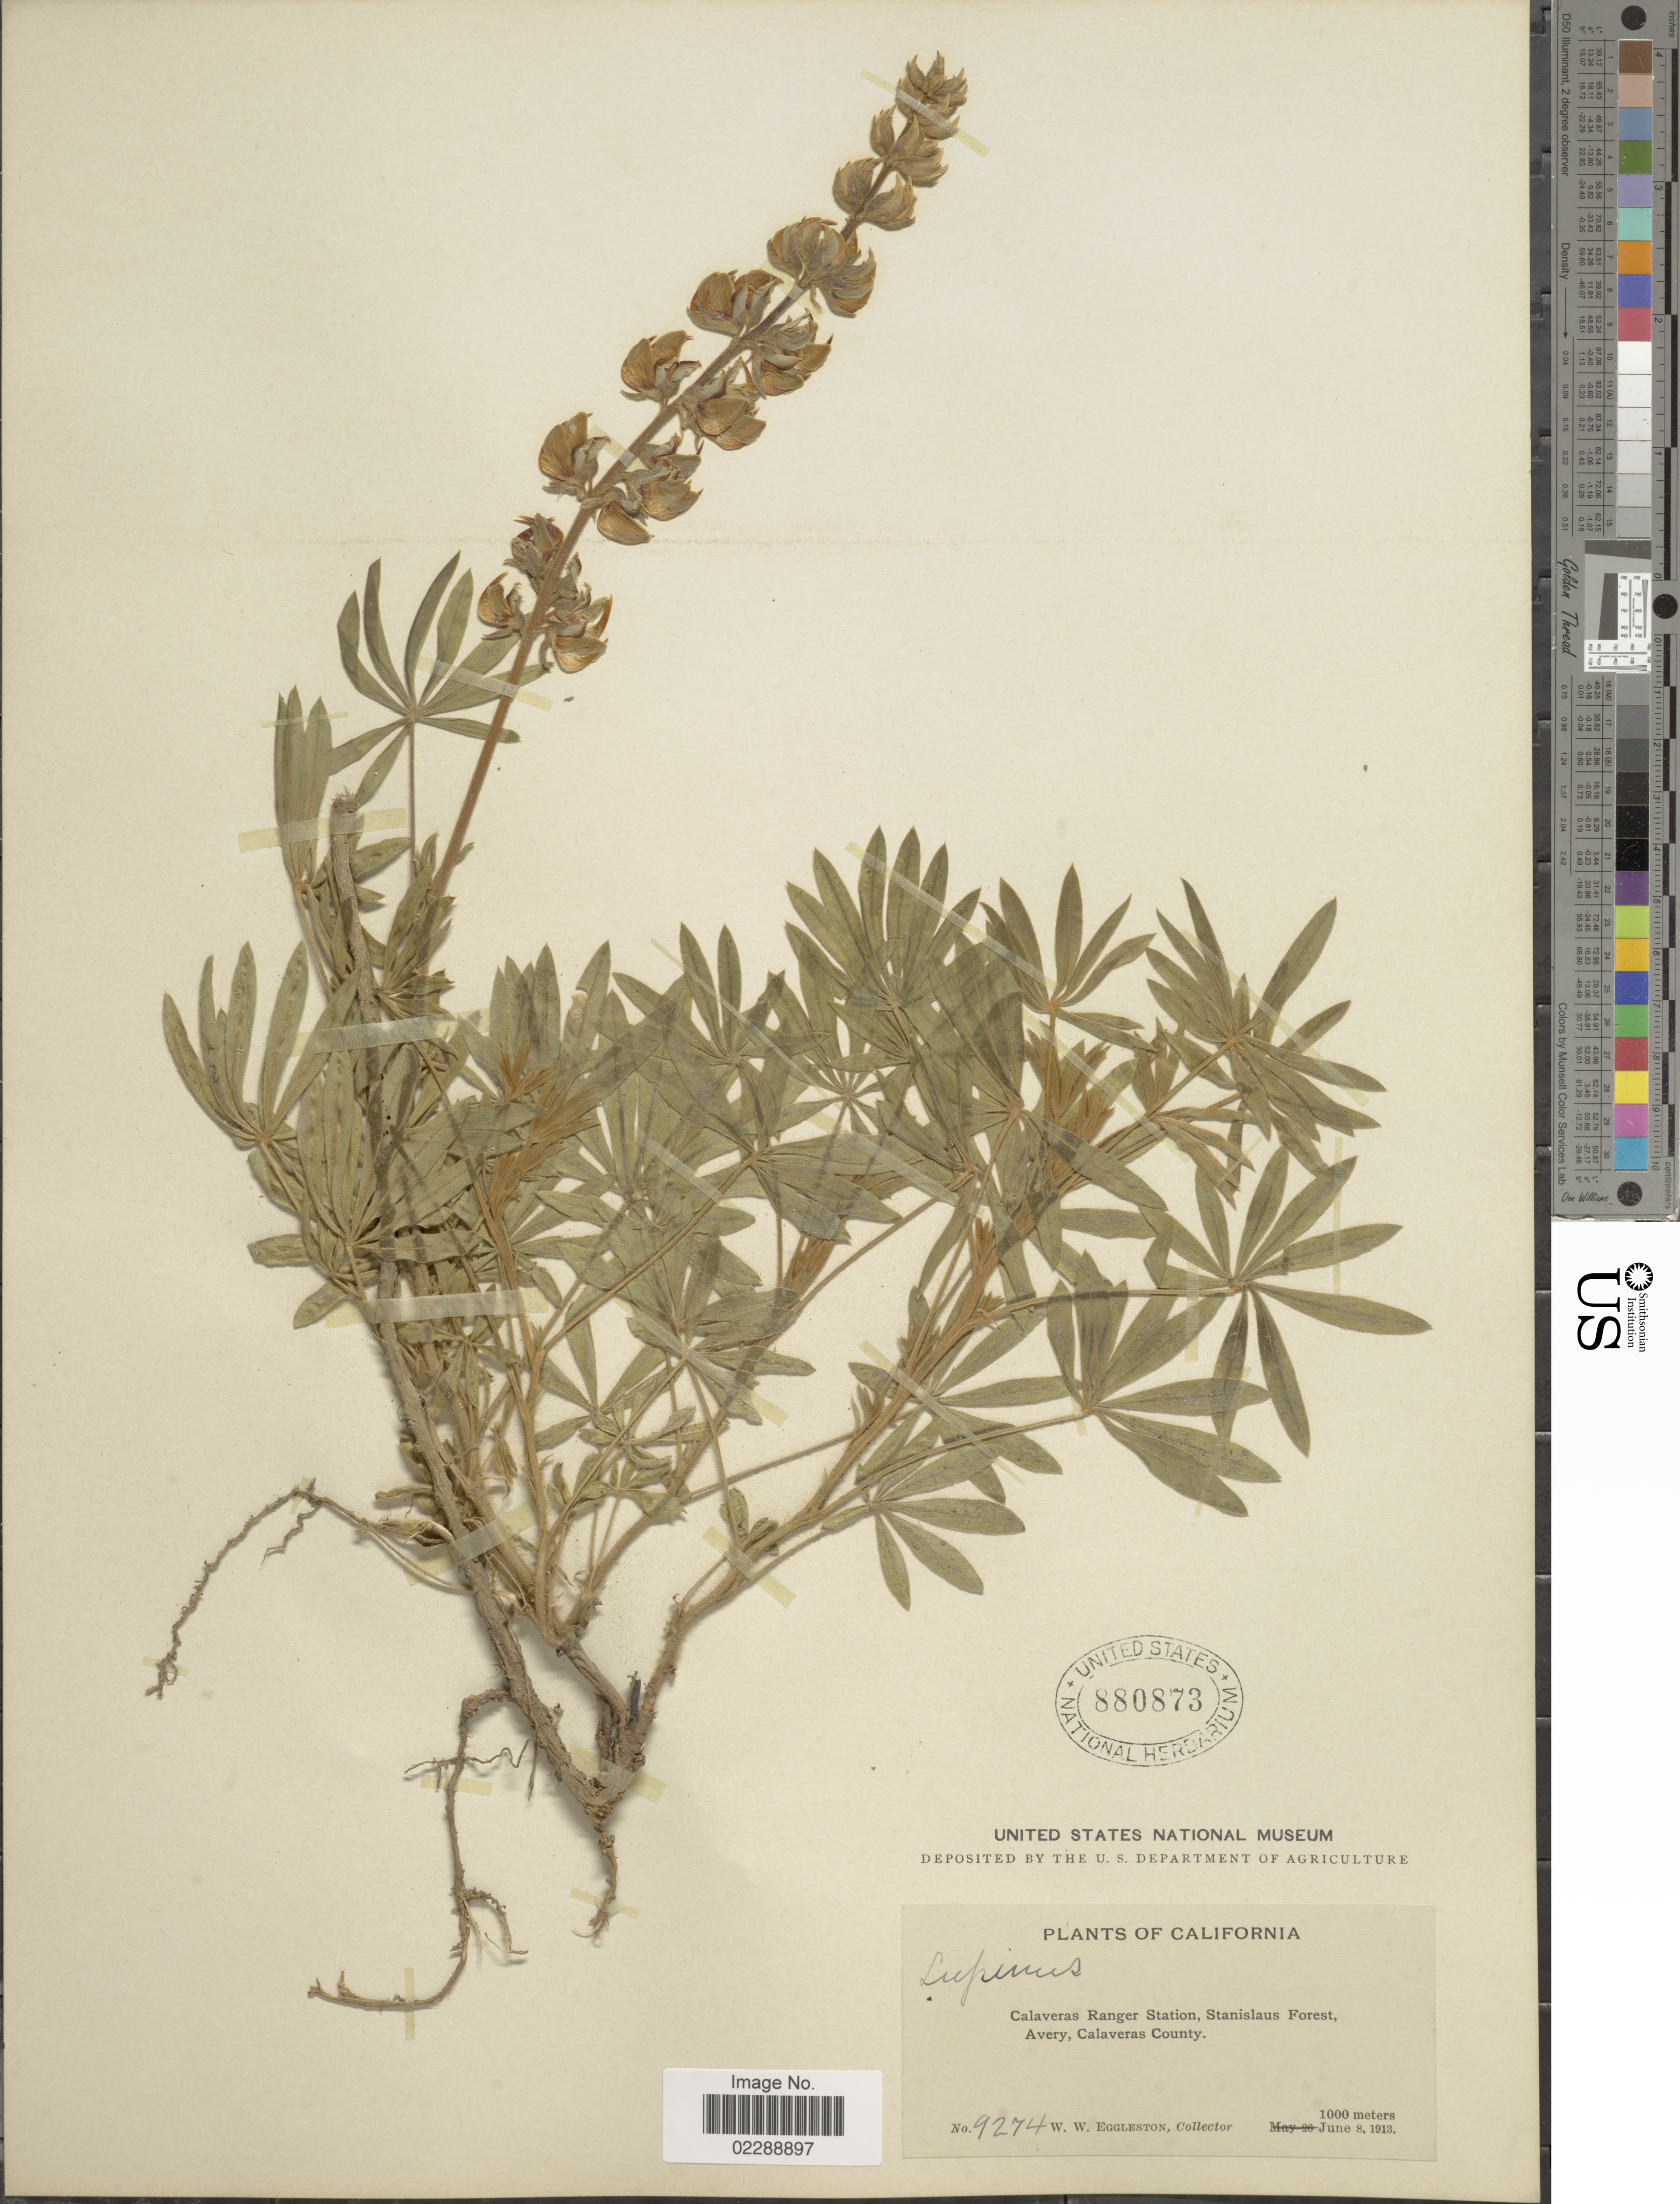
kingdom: Plantae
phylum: Tracheophyta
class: Magnoliopsida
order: Fabales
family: Fabaceae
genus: Lupinus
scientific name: Lupinus sp.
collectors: W. W. Eggleston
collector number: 9274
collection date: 1913-06-08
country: United States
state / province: California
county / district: Calaveras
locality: Calaveras Ranger Station, Stanislaus Forest, Avery, Calaveras County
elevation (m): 1000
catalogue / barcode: US 880873